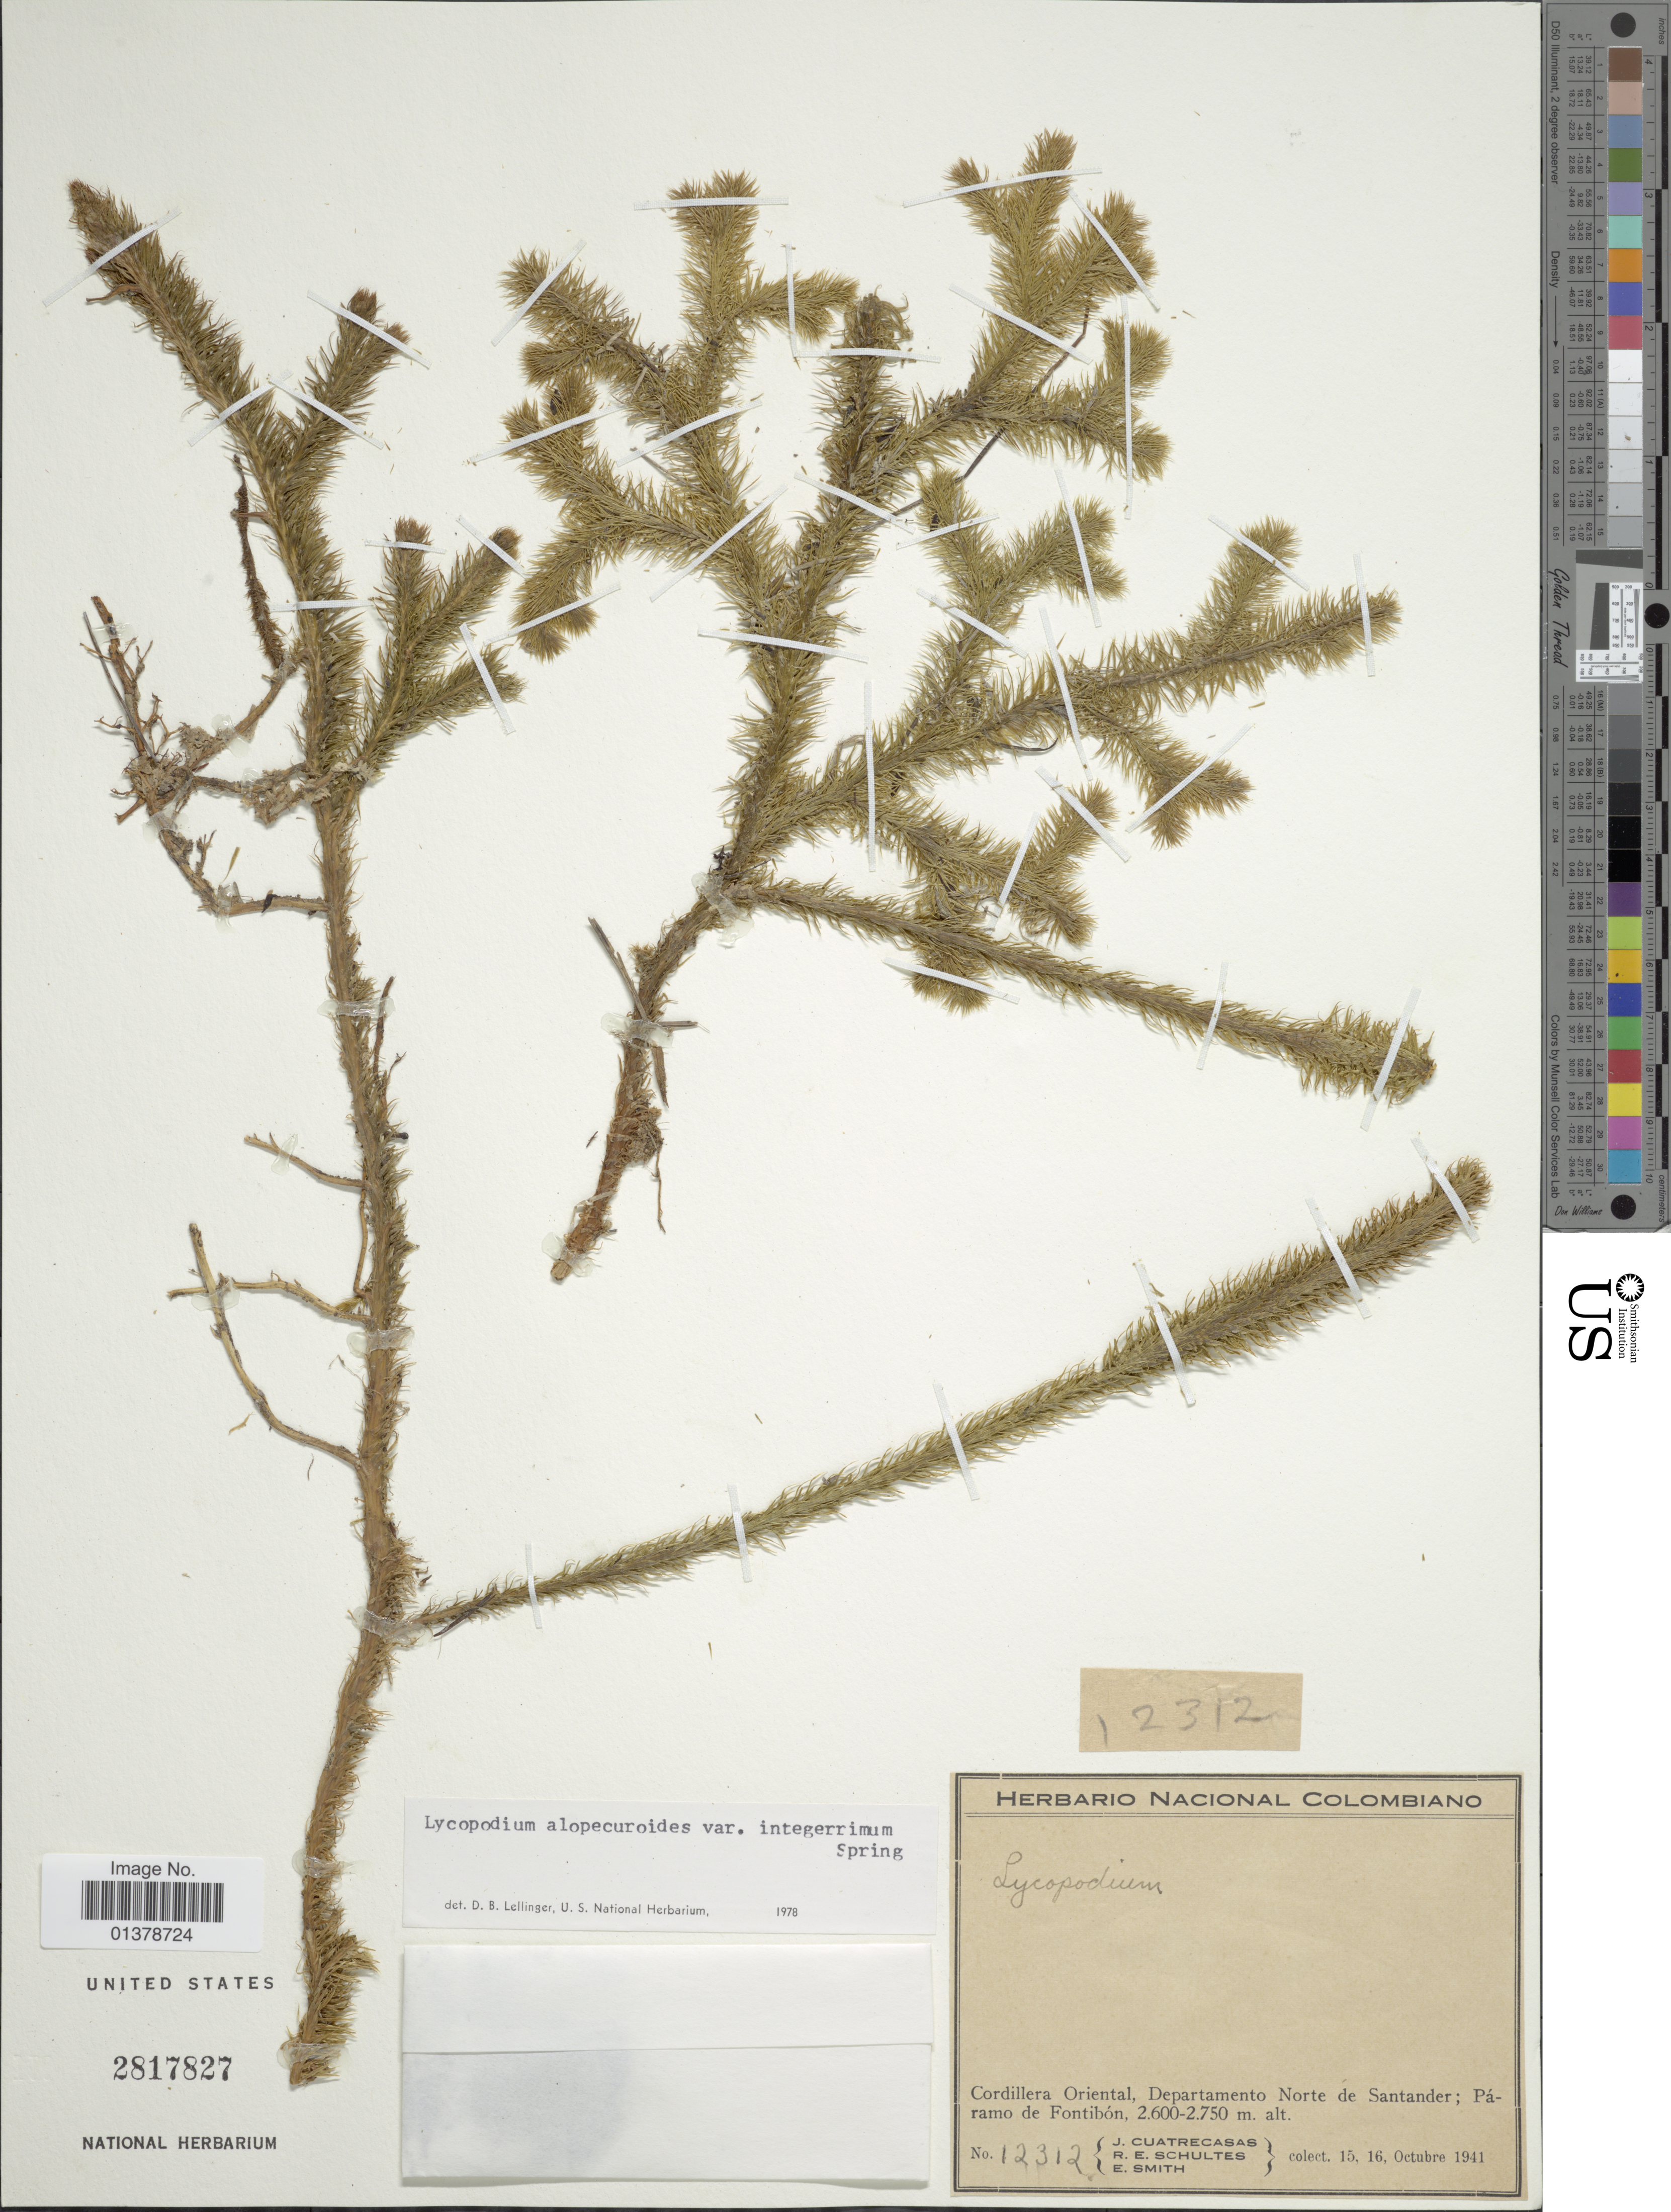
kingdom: Plantae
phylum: Tracheophyta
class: Lycopodiopsida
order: Lycopodiales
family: Lycopodiaceae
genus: Lycopodiella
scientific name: Lycopodiella alopecuroides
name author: (L.) Cranfill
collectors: J. Cuatrecasas, R. E. Schultes & C. E. Smith Jr.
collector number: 12312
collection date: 1941-10-15/1941-10-16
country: Colombia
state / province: Norte de Santander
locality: Cordillera Oriental,Páramo de Fontibon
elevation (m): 2600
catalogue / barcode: US 2817827